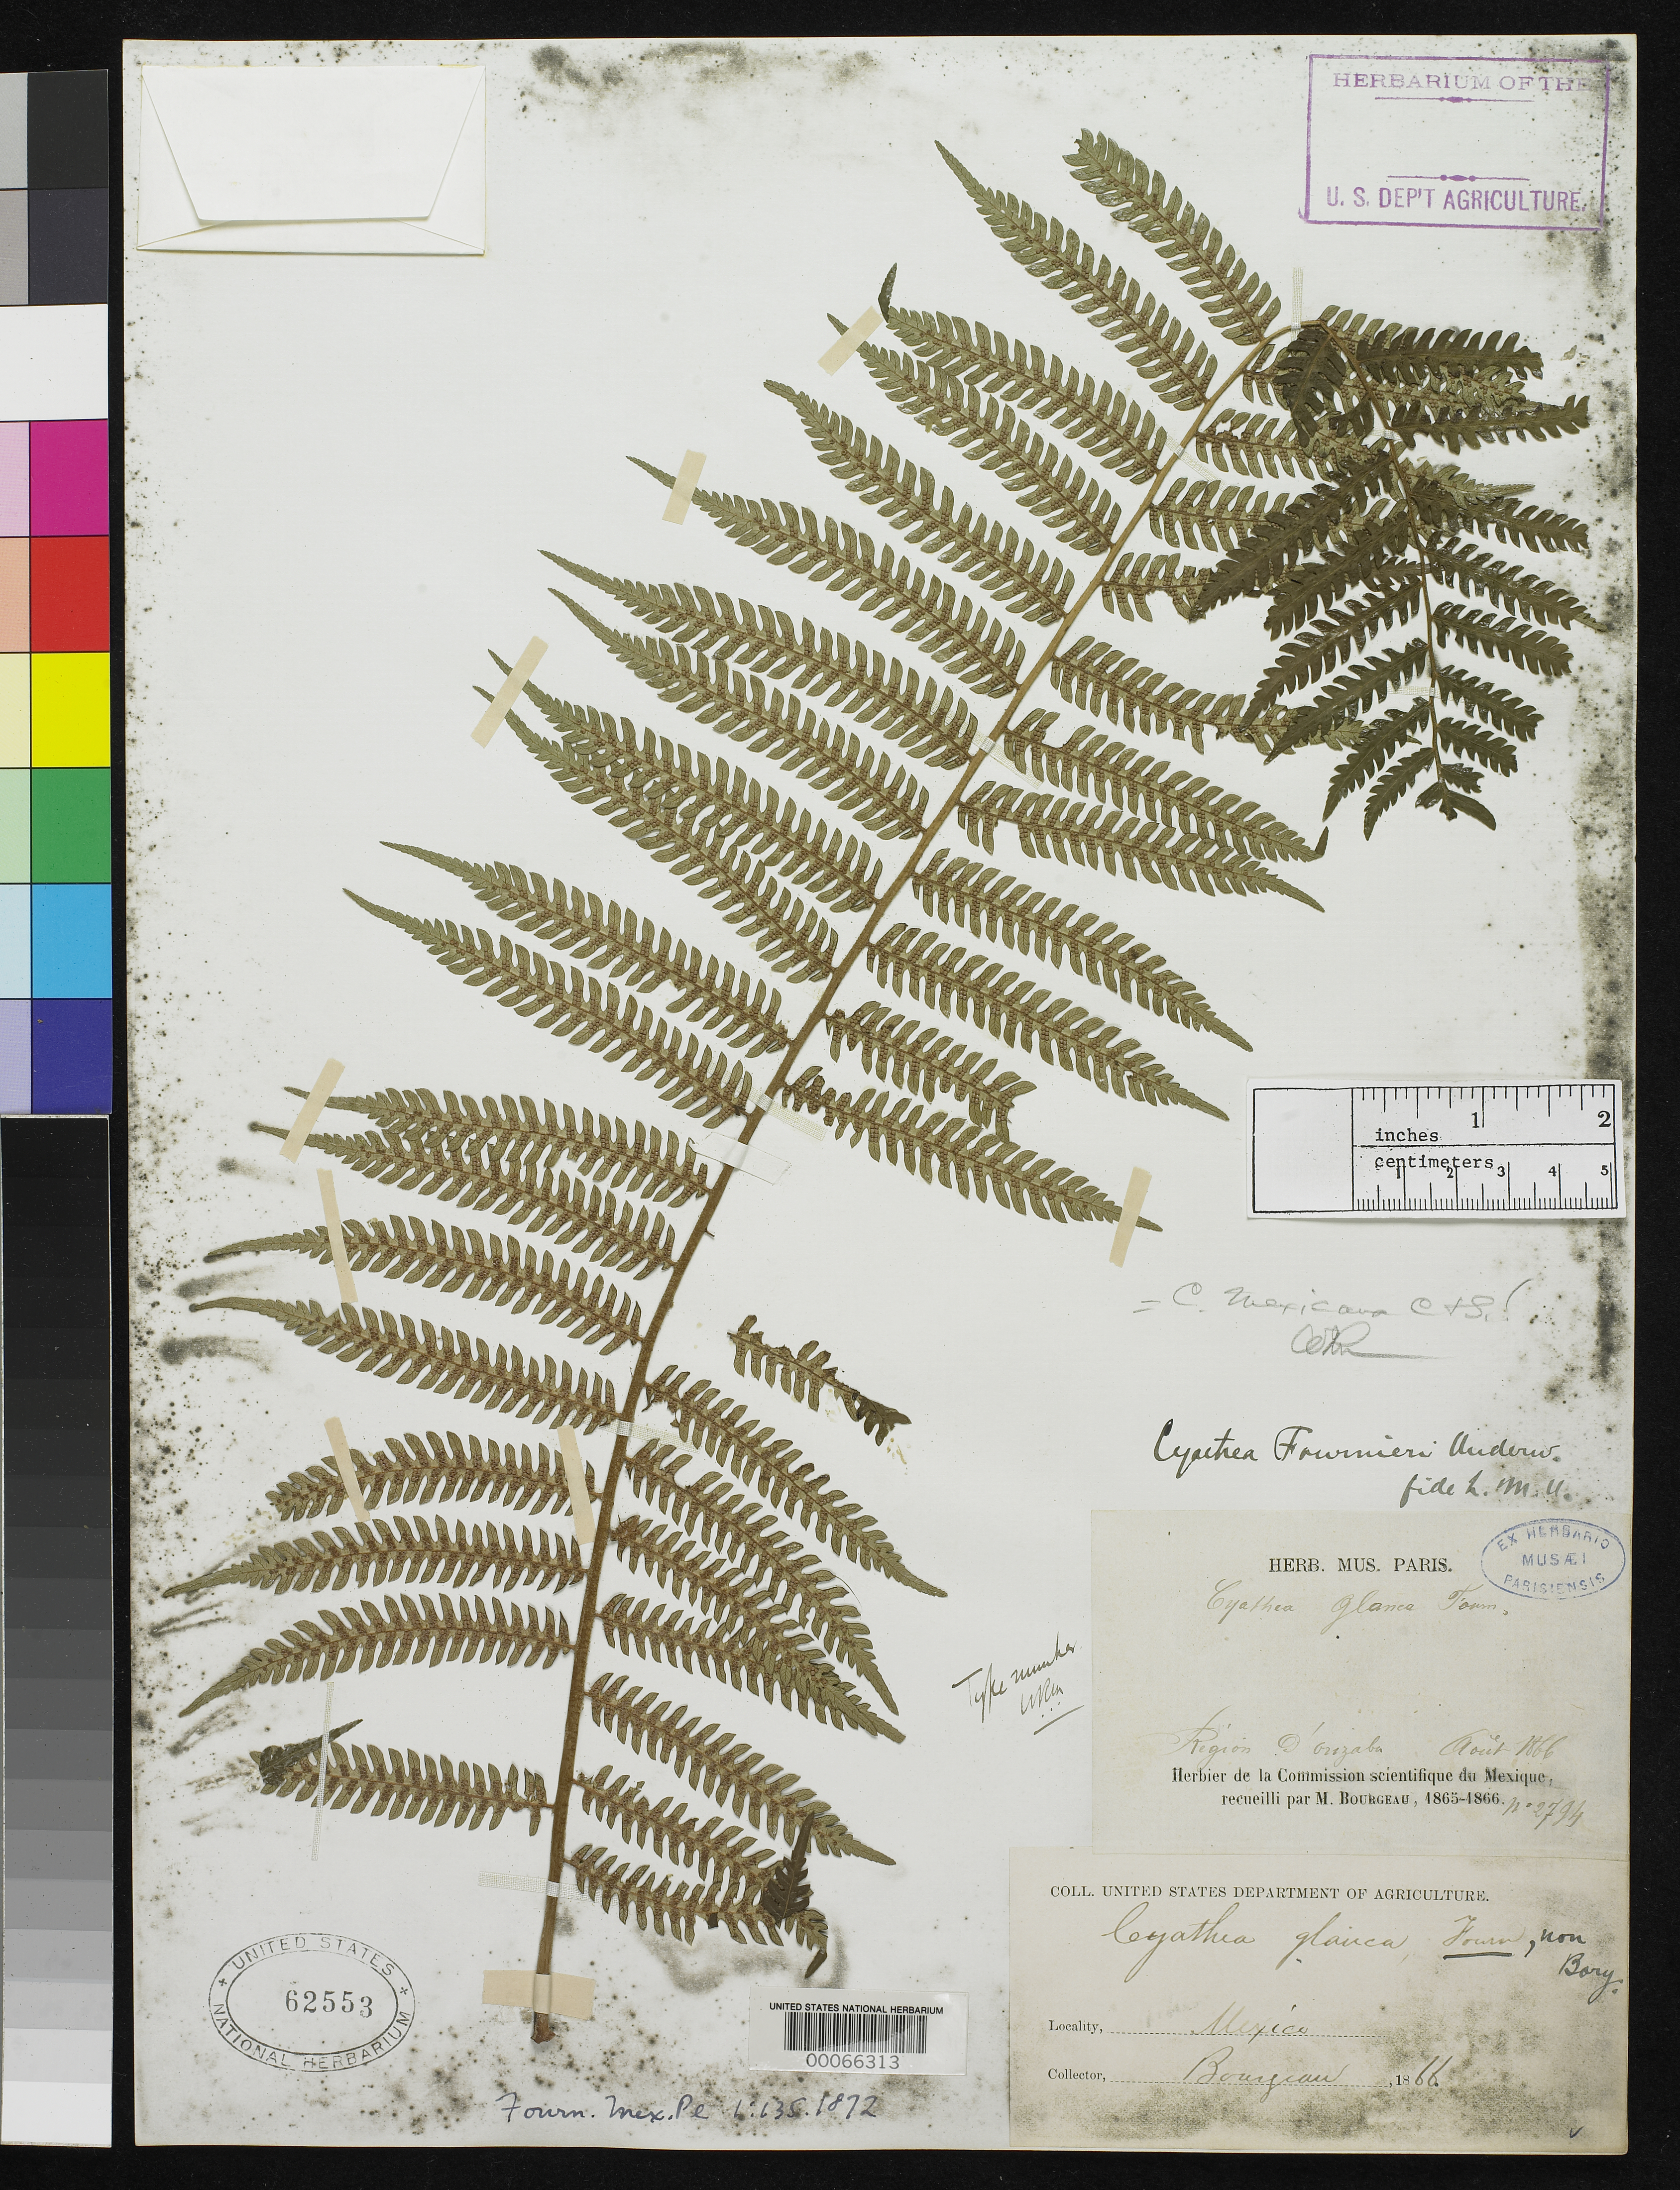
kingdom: Plantae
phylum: Tracheophyta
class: Polypodiopsida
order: Cyatheales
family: Cyatheaceae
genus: Cyathea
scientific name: Cyathea glauca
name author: E. Fourn.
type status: Isolectotype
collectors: E. Bourgeau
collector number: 2794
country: Mexico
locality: E of Monserrat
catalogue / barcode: US 62553